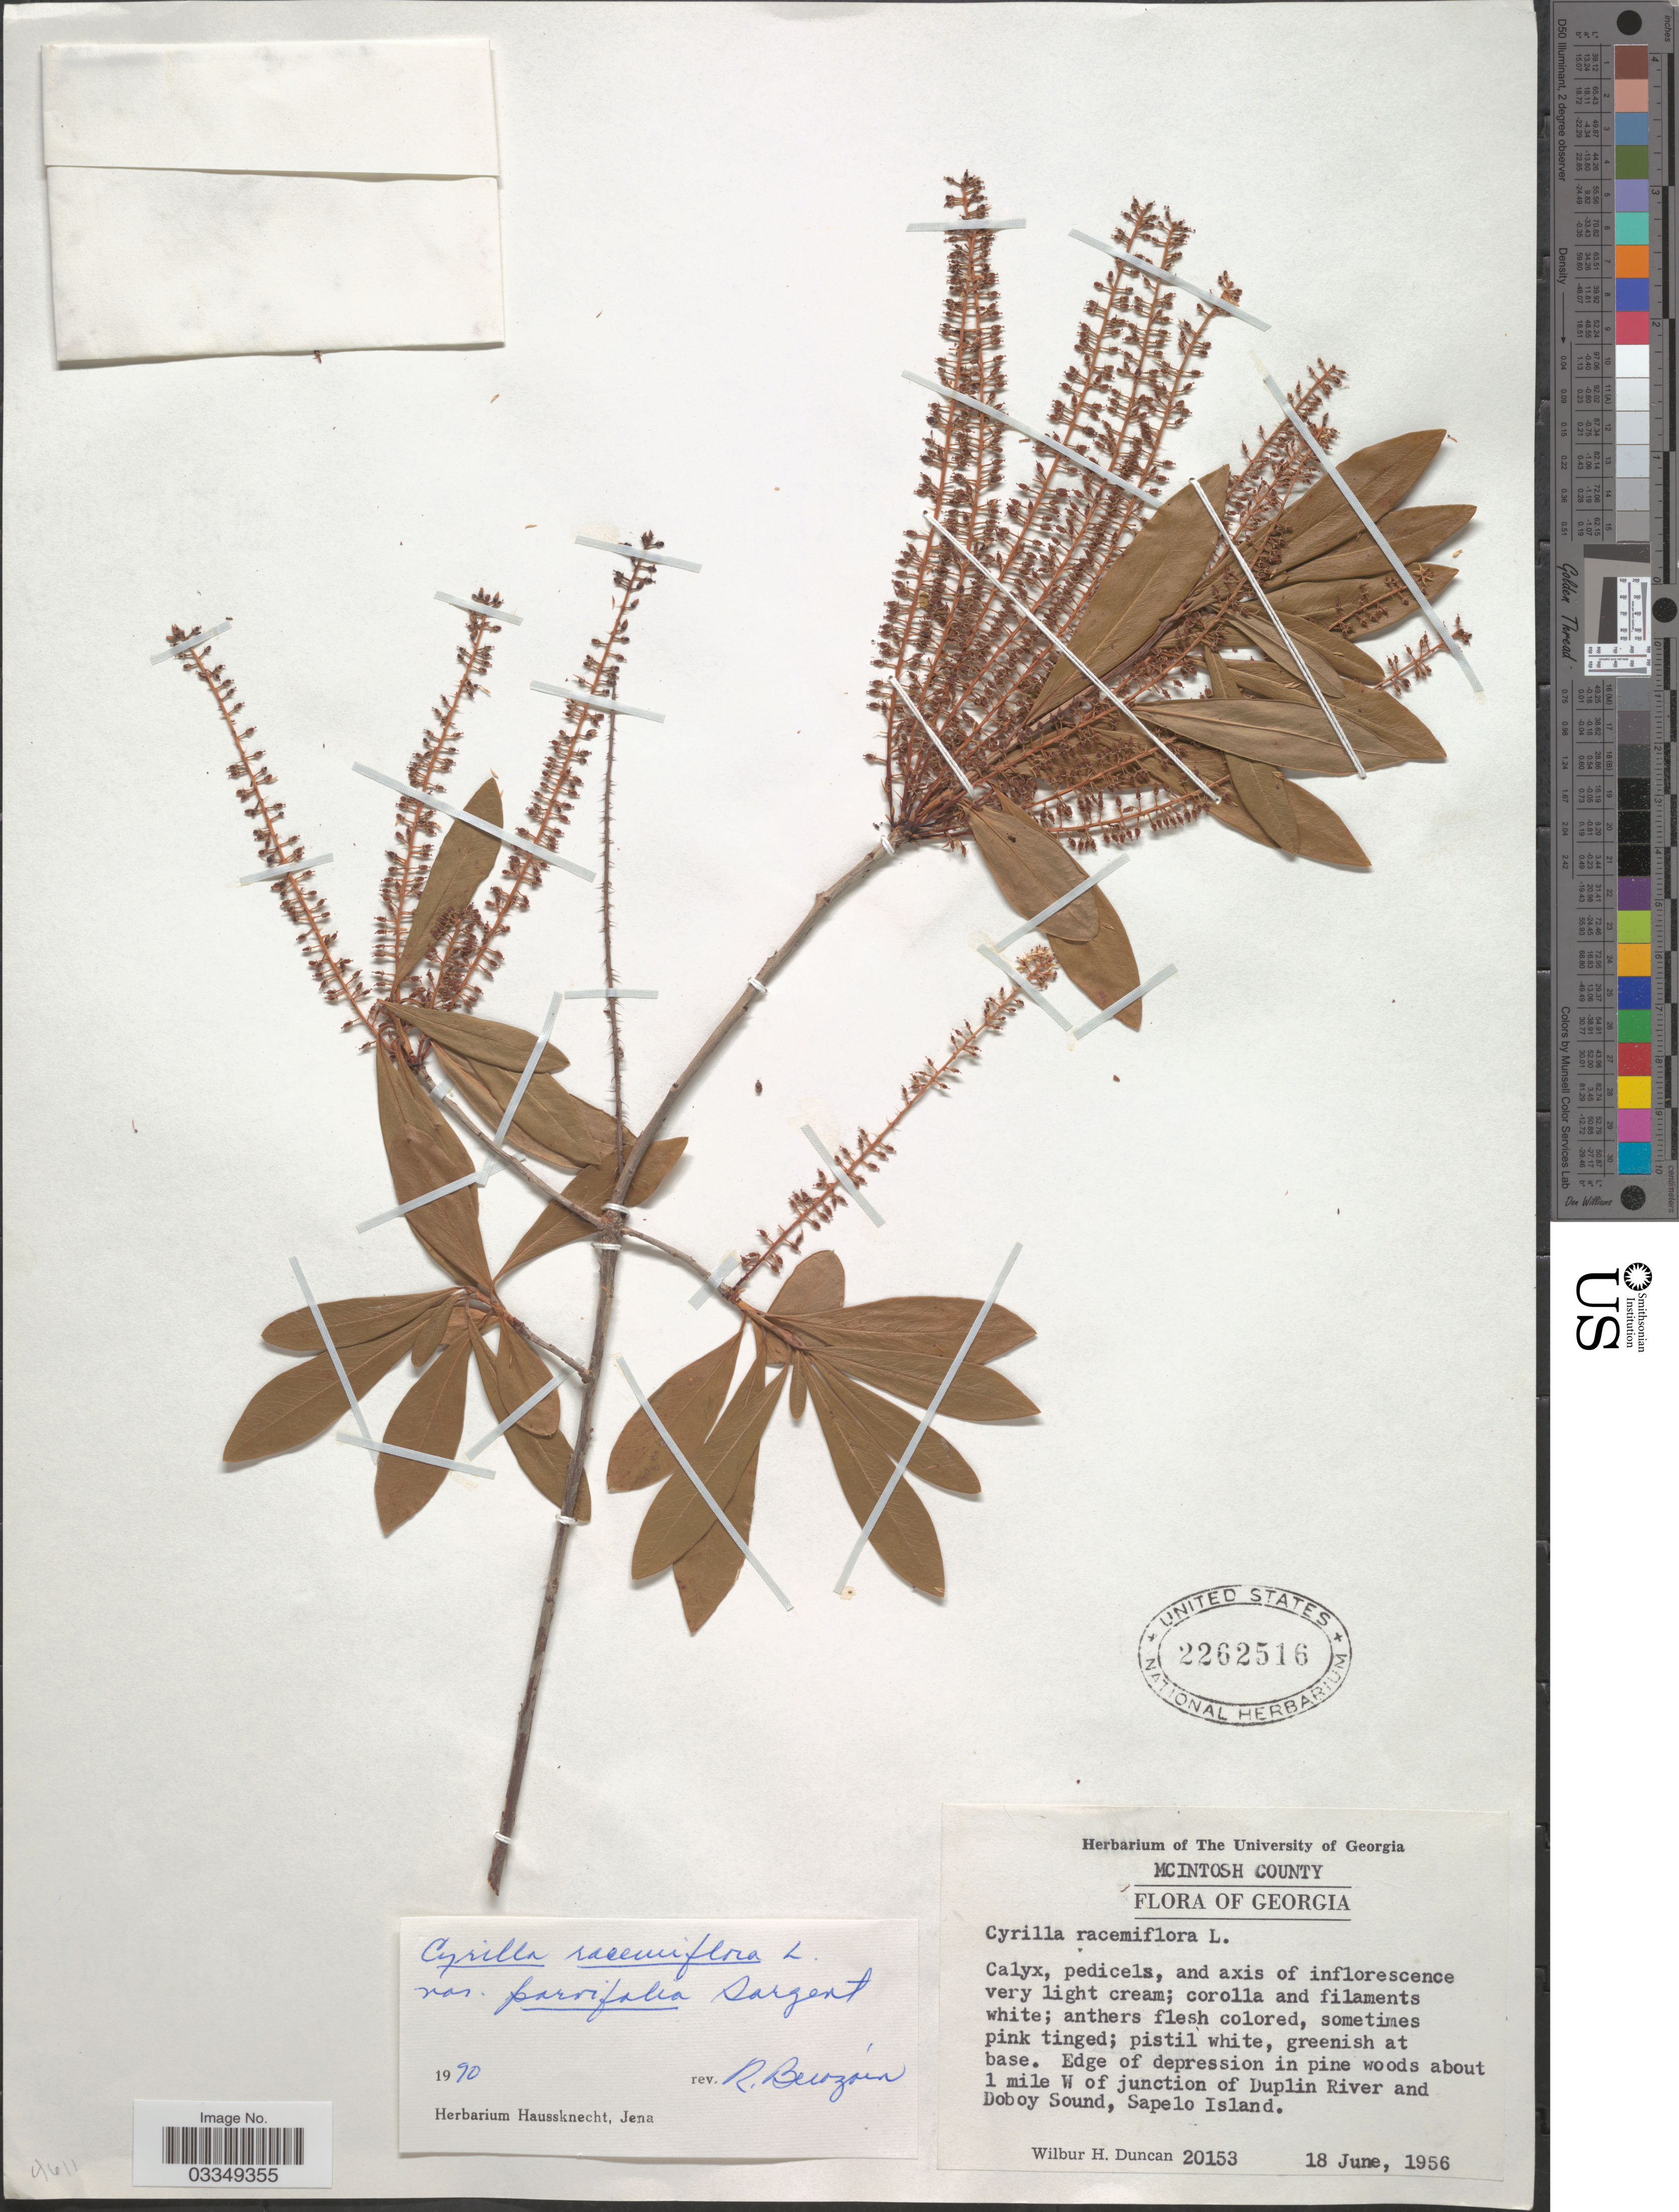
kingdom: Plantae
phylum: Tracheophyta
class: Magnoliopsida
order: Ericales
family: Cyrillaceae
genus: Cyrilla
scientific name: Cyrilla racemiflora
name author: L.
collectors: W. H. Duncan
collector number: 20153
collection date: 1956-06-18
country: United States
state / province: Georgia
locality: McIntosh County. Edge of depression in pine woods about 1 mile W of junction of Duplin River and Doboy Sound, Sapelo Island.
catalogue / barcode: US 2262516